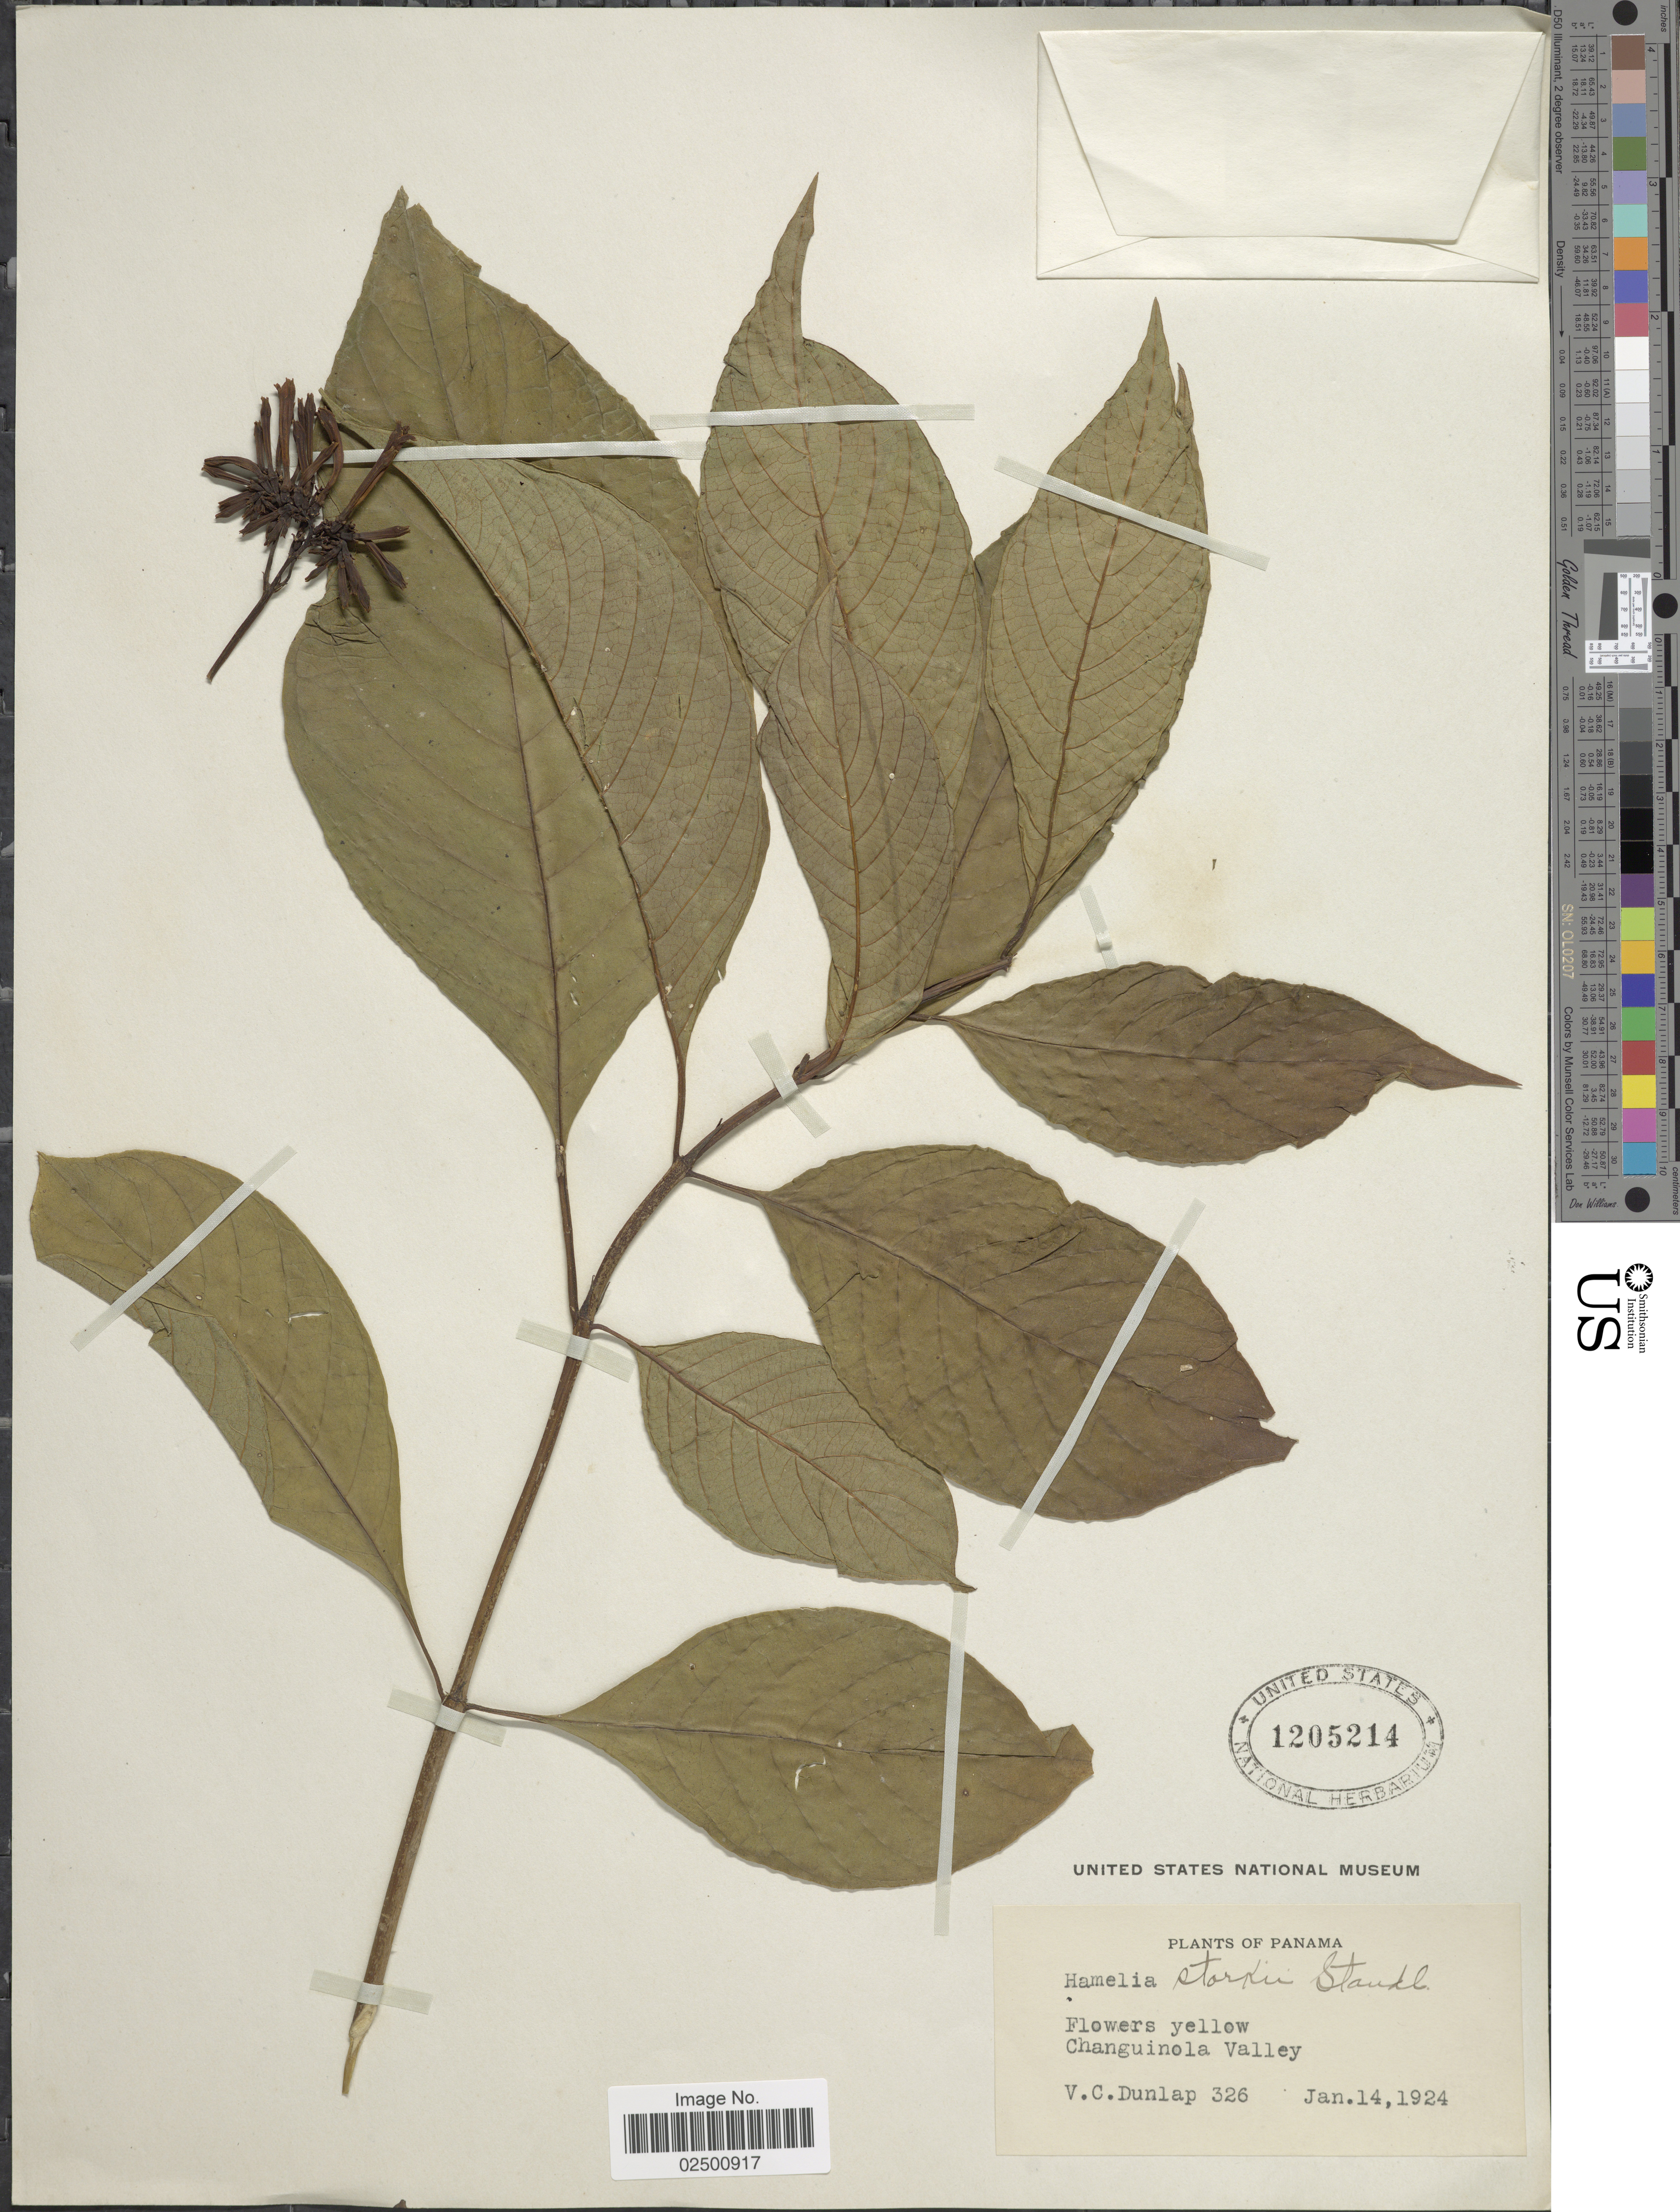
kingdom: Plantae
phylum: Tracheophyta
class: Magnoliopsida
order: Gentianales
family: Rubiaceae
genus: Hamelia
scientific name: Hamelia storkii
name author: Standl.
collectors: V. C. Dunlap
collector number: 326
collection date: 1924-01-14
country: Panama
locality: Changuinola Valley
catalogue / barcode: US 1205214